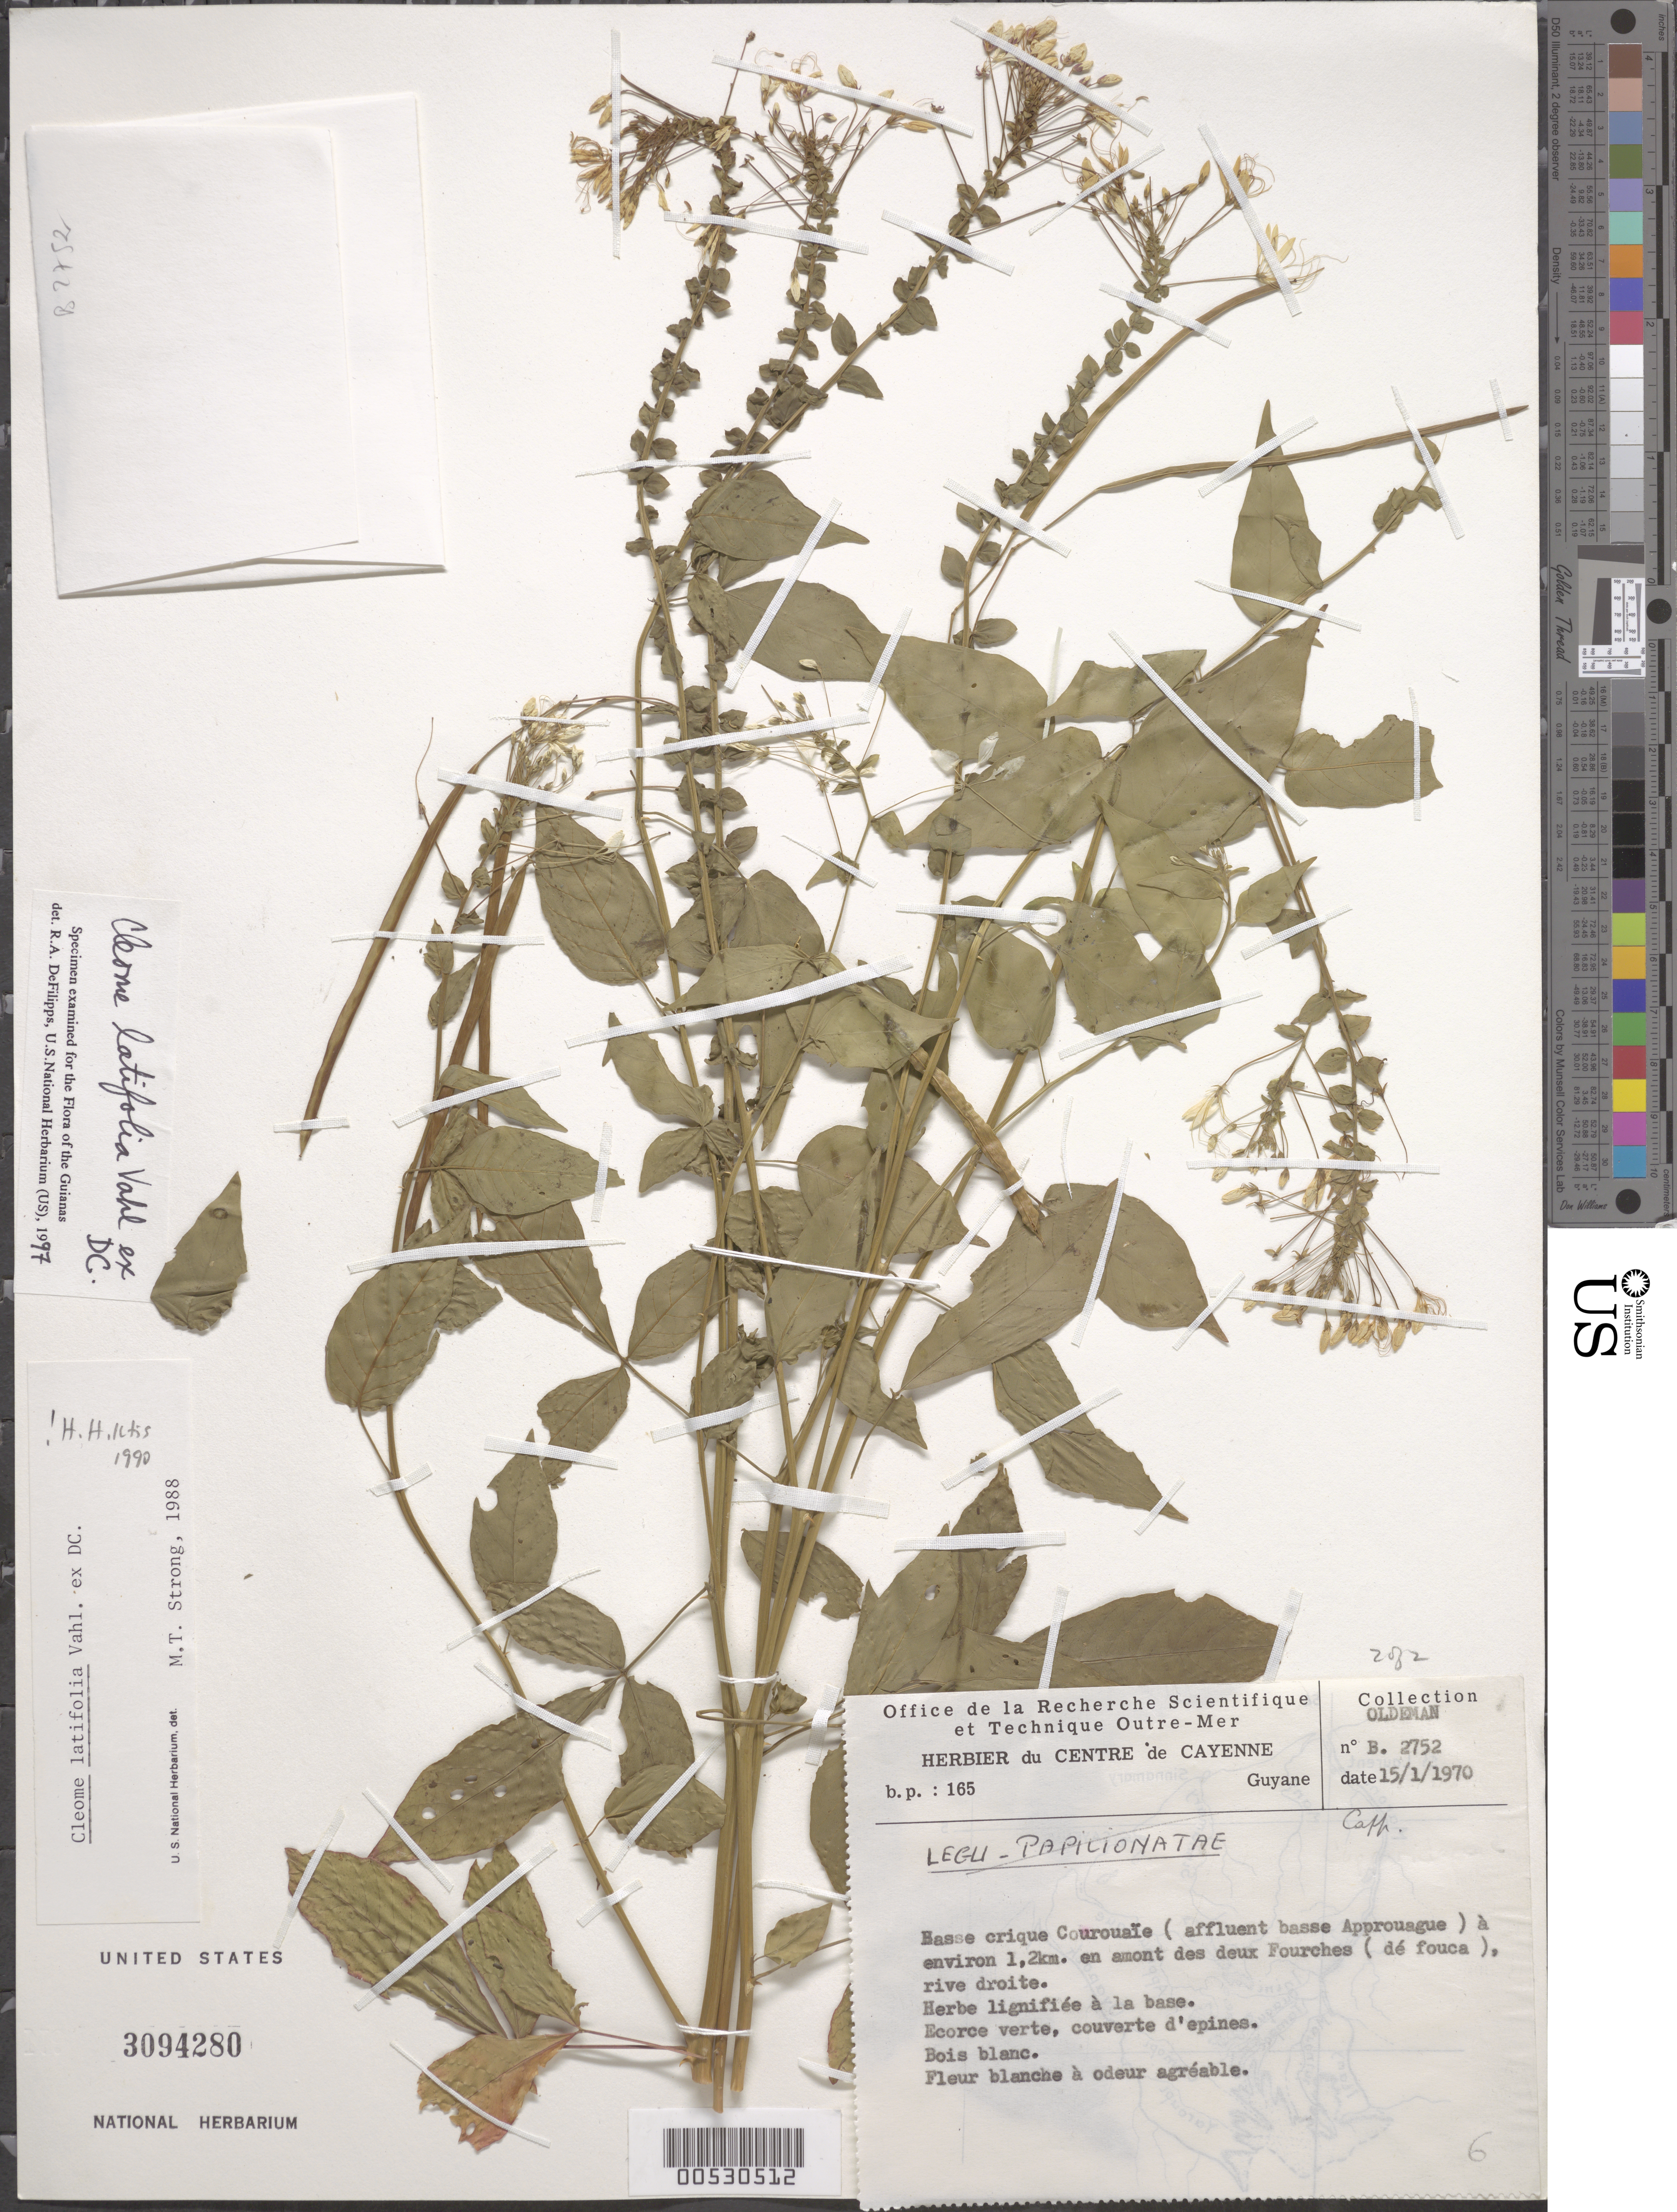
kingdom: Plantae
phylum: Tracheophyta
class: Magnoliopsida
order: Brassicales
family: Cleomaceae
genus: Tarenaya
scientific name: Tarenaya latifolia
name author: (Vahl ex DC.) Soares Neto & Roalson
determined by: Strong, M. T., (US), Smithsonian Institution - National Museum of Natural History (UNITED STATES)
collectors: -- Oldeman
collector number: B. 2752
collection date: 1970-01-15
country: French Guiana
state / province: Cayenne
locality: Hasse crique Courouaïe (affluent basse Approuague) à environ 1,2km. en amont des deux Fouches (dé fouca), rive droite.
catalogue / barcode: US 3094280